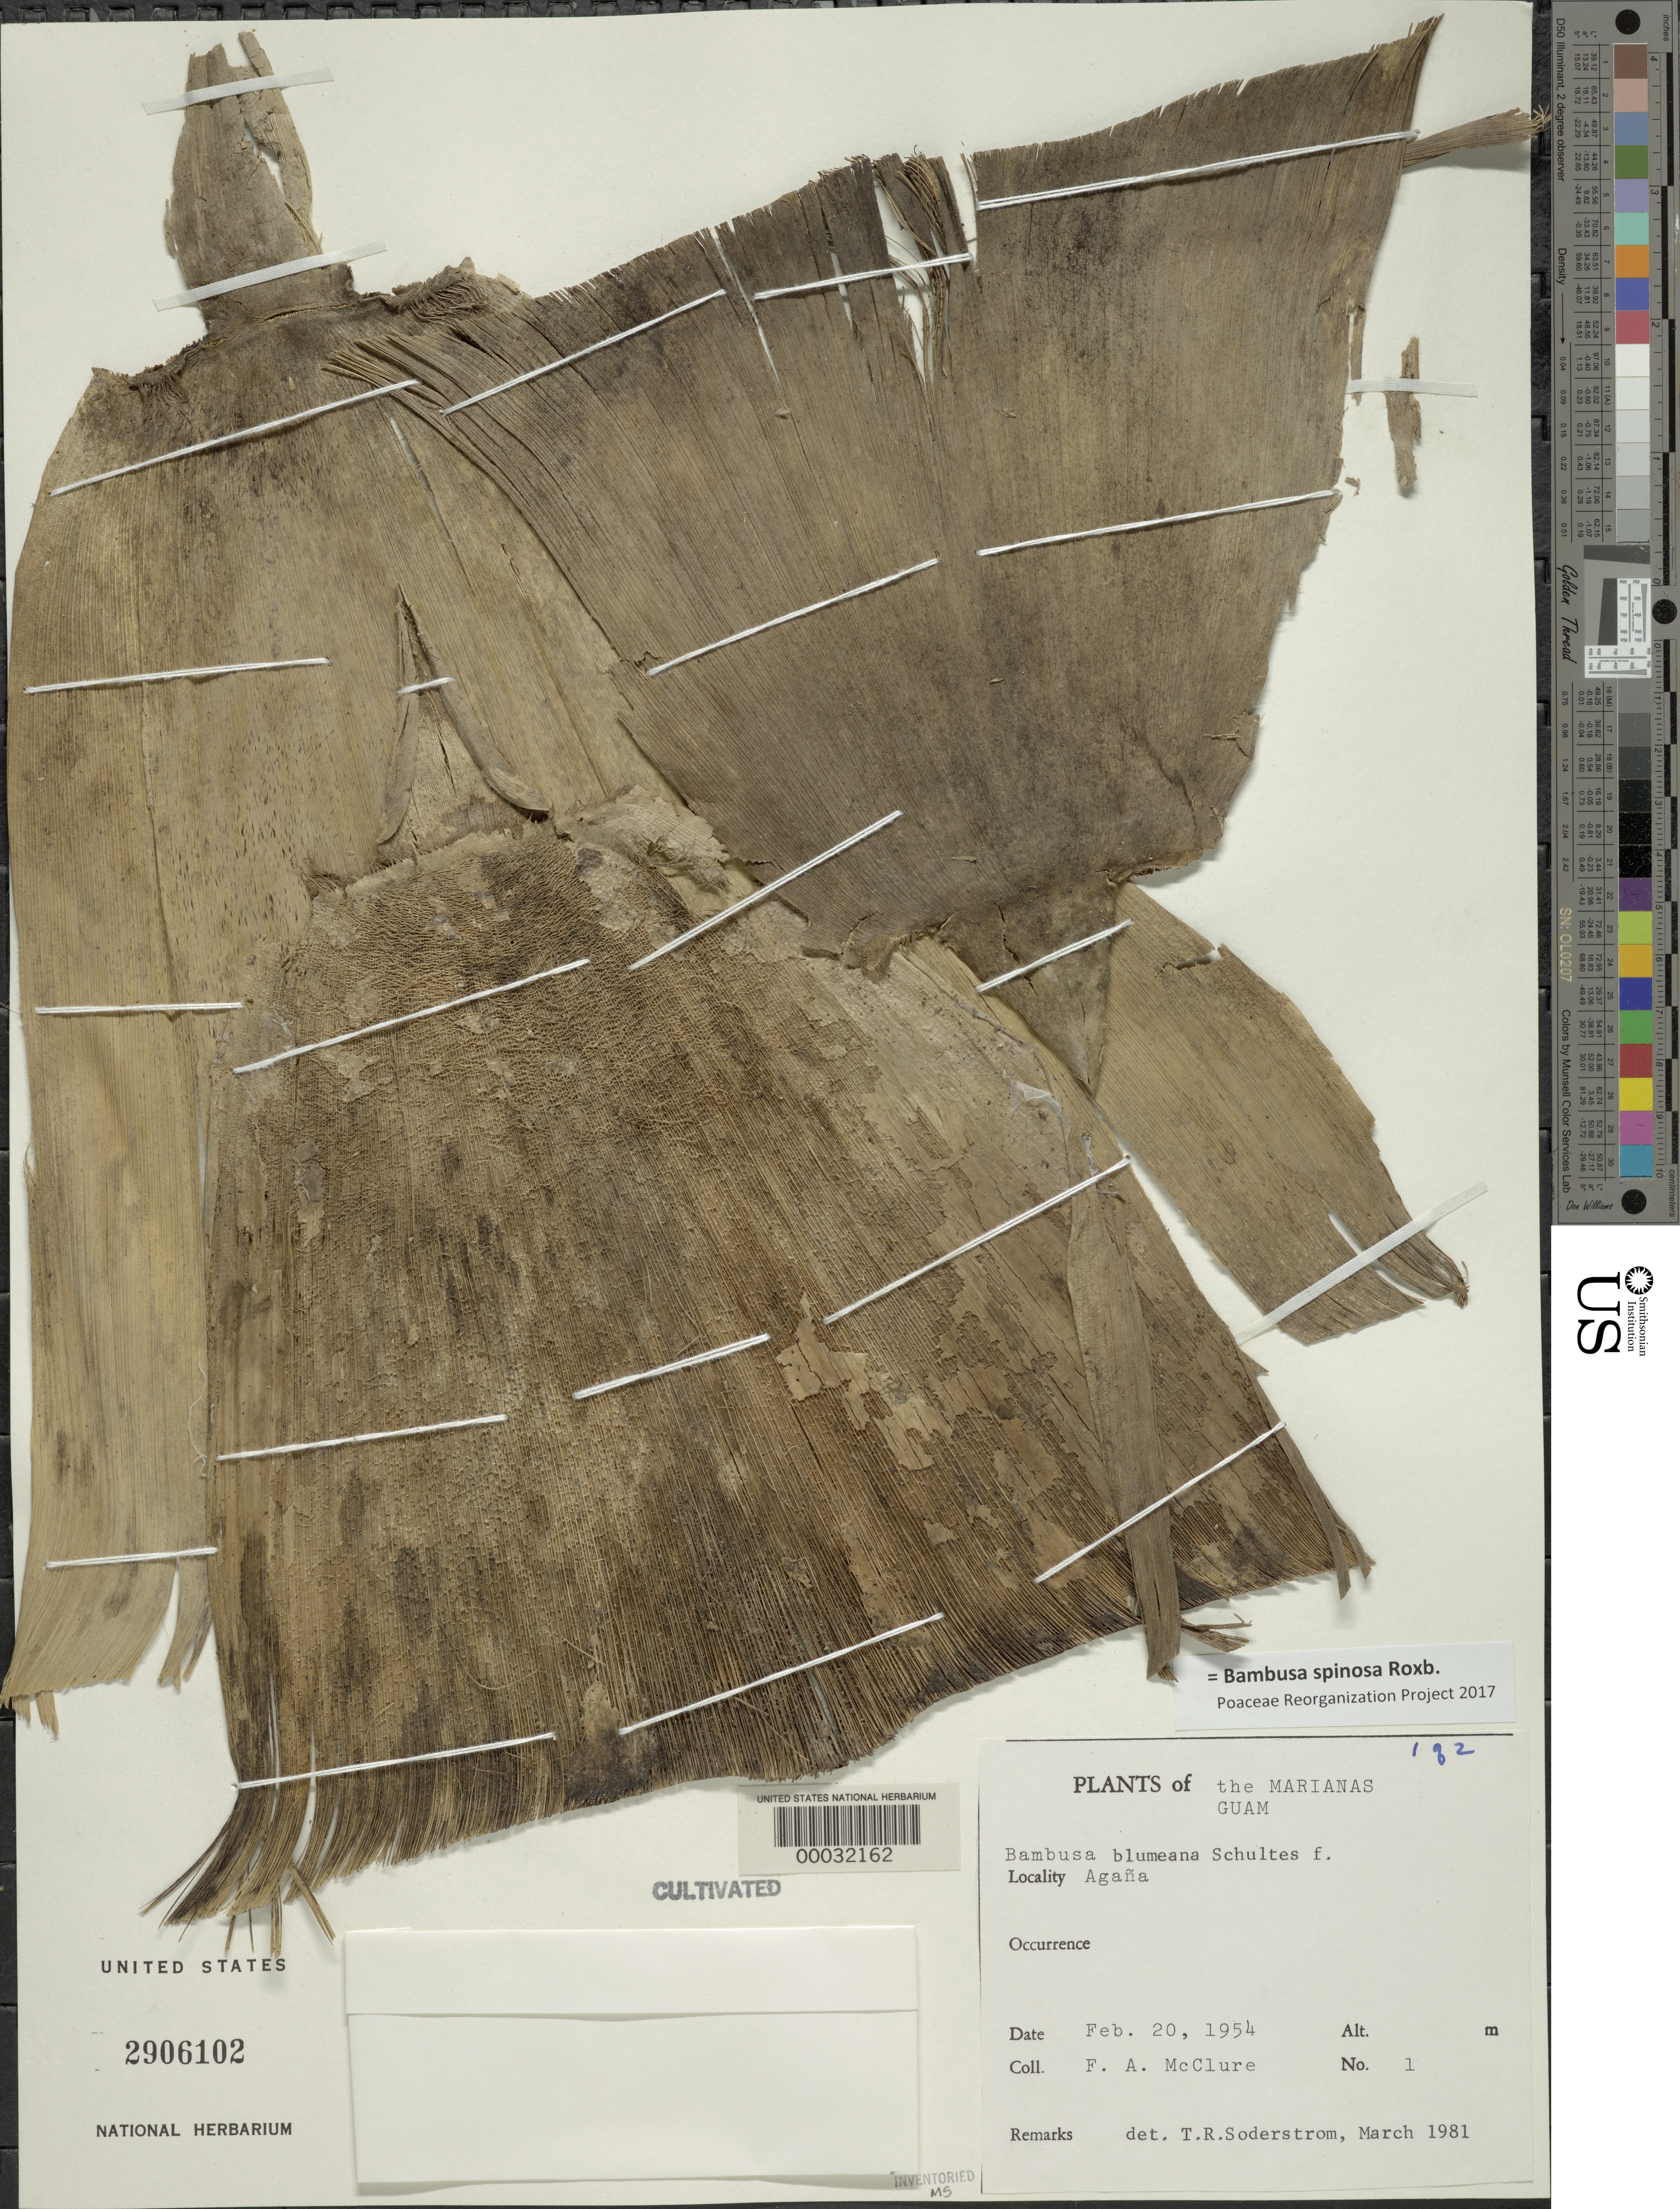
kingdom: Plantae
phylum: Tracheophyta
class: Liliopsida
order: Poales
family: Poaceae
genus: Bambusa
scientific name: Bambusa spinosa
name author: Roxb.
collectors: F. A. McClure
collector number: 1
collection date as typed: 20 Feb 1954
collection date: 1954-02-20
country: Guam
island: Guam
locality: Agana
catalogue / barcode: US 2906102